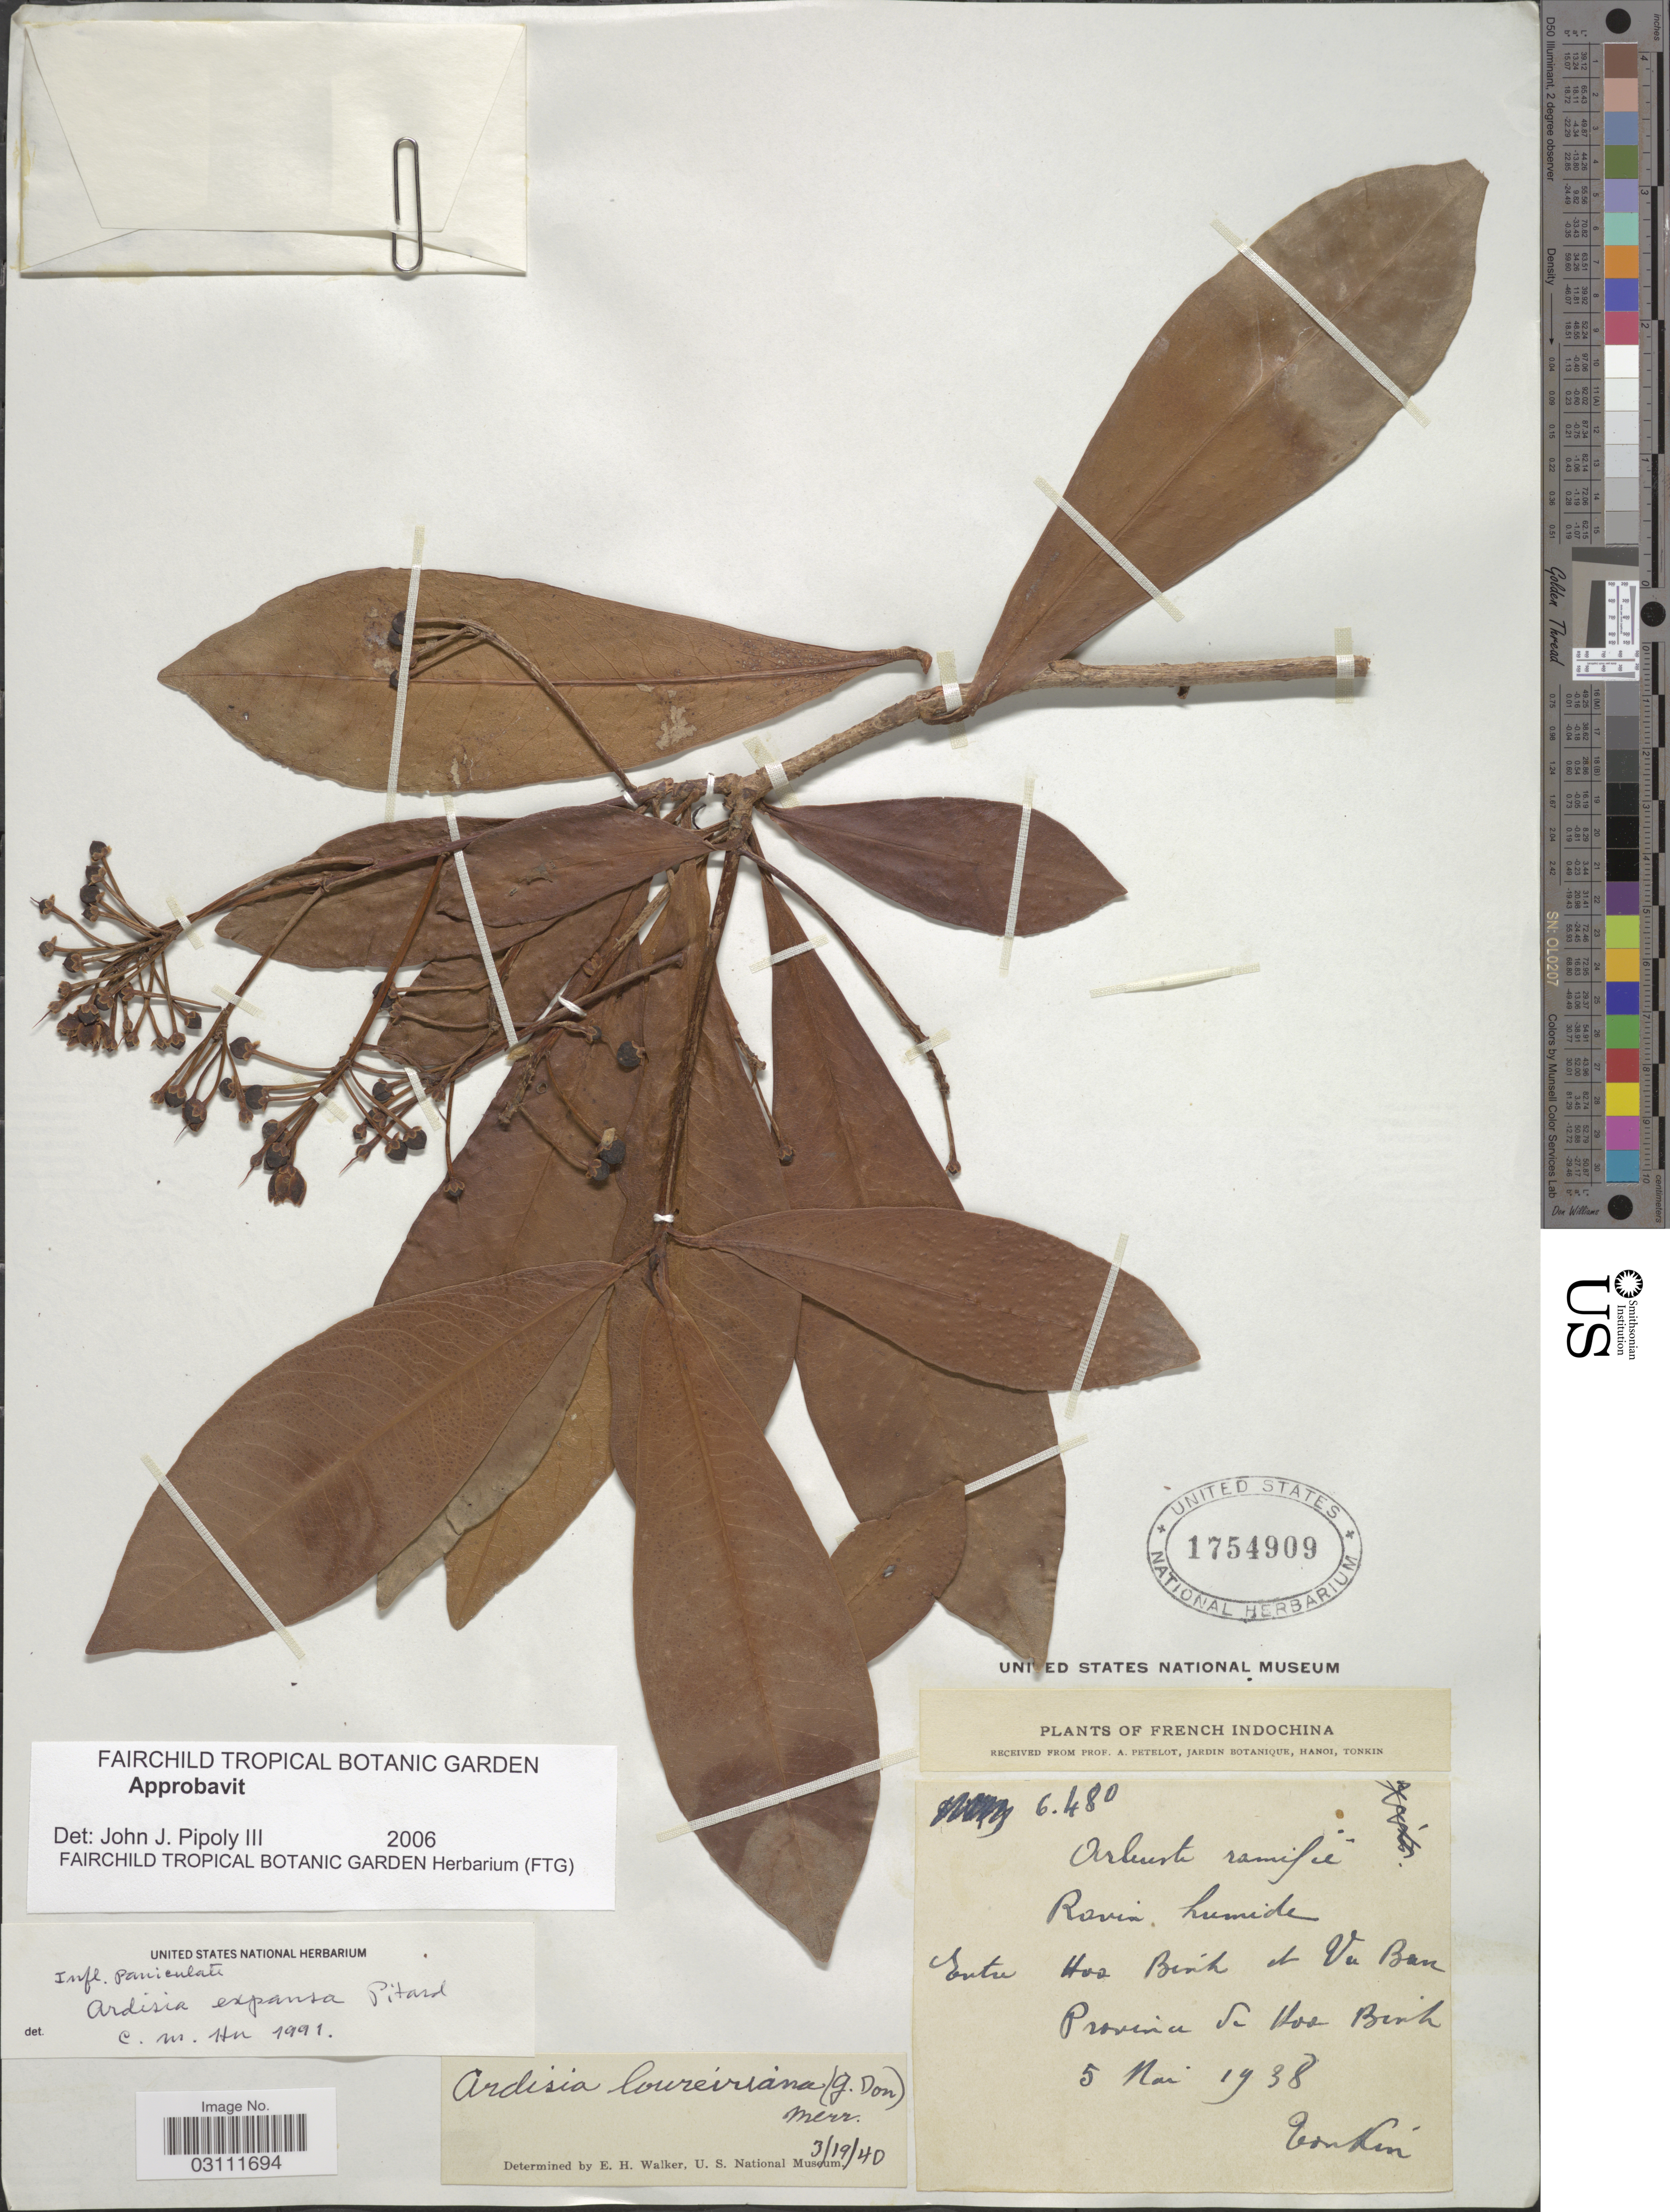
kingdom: Plantae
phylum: Tracheophyta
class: Magnoliopsida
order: Ericales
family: Primulaceae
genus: Ardisia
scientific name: Ardisia loureiriana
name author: Merr.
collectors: A. Petelot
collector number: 6480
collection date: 1938-05-05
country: Vietnam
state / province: Hoa Binh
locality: Entre Hoa Binh et Vu Ban, Province du Hoa Binh. Tonkin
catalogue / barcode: US 1754909